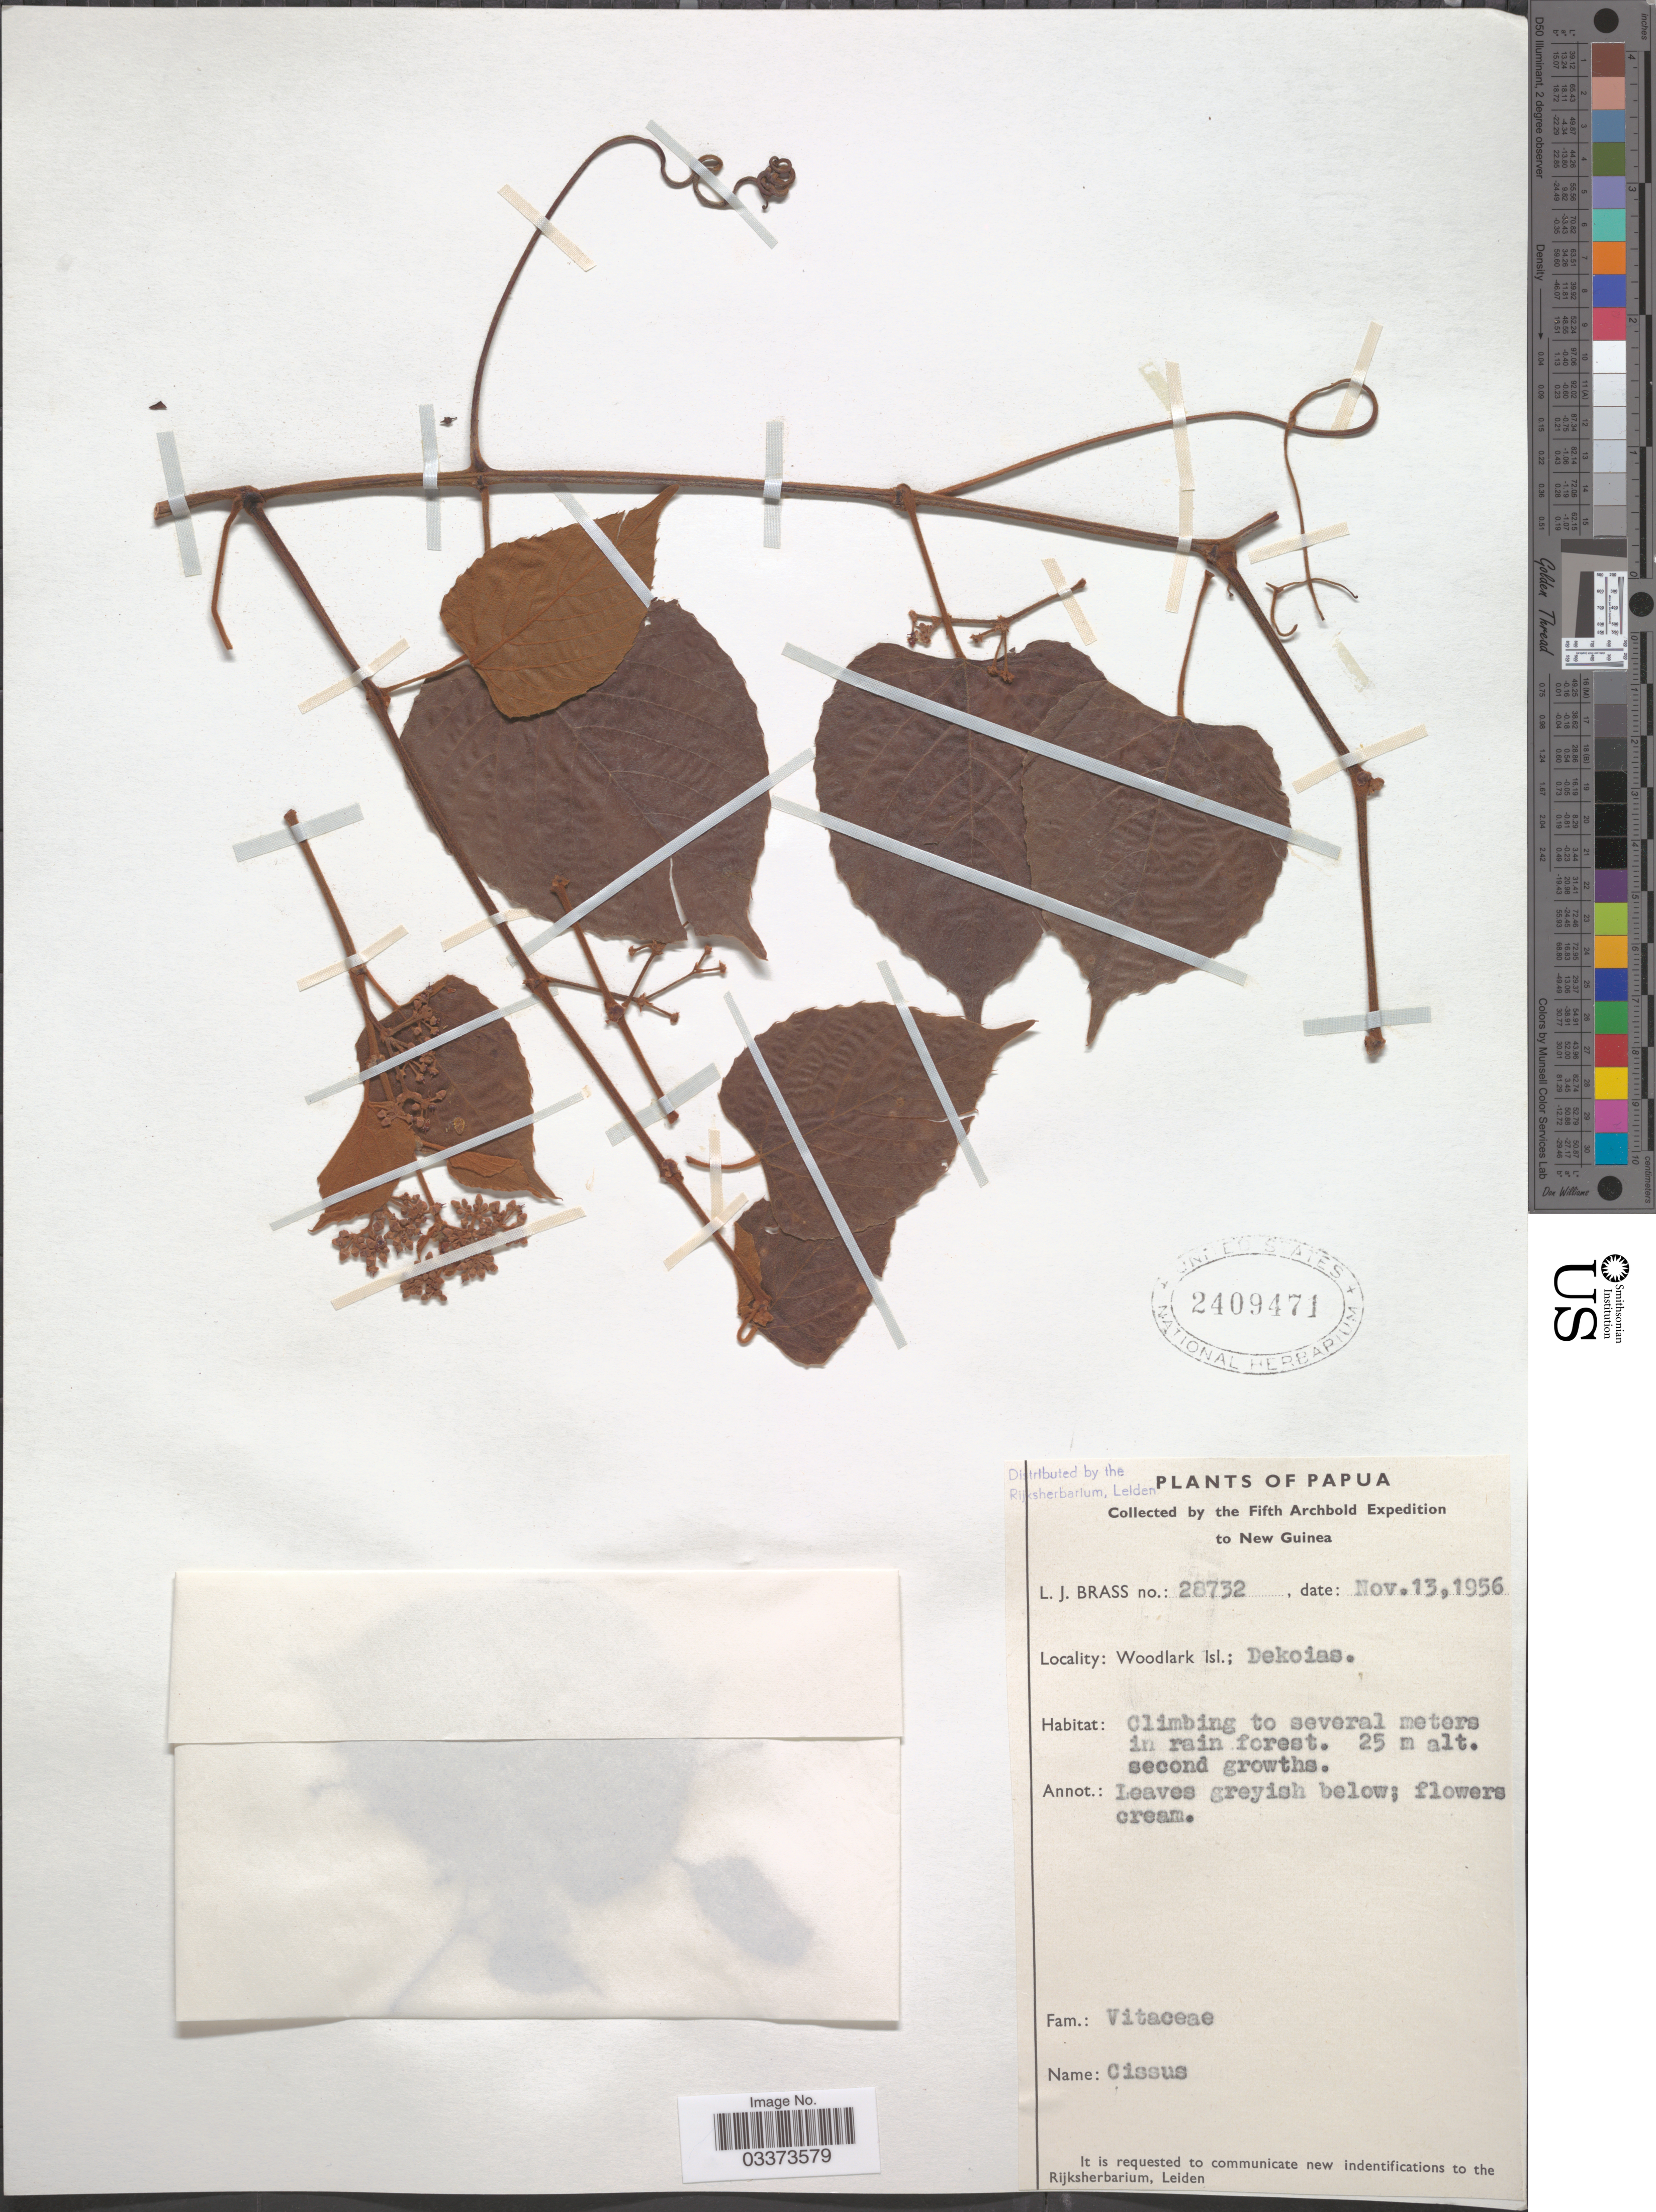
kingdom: Plantae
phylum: Tracheophyta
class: Magnoliopsida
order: Vitales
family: Vitaceae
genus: Cissus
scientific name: Cissus sp.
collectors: L. J. Brass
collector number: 28732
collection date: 1956-11-13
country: Papua New Guinea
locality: Papua. New Guinea. Woodlark Isl.; Dekoias.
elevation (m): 25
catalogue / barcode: US 2409471